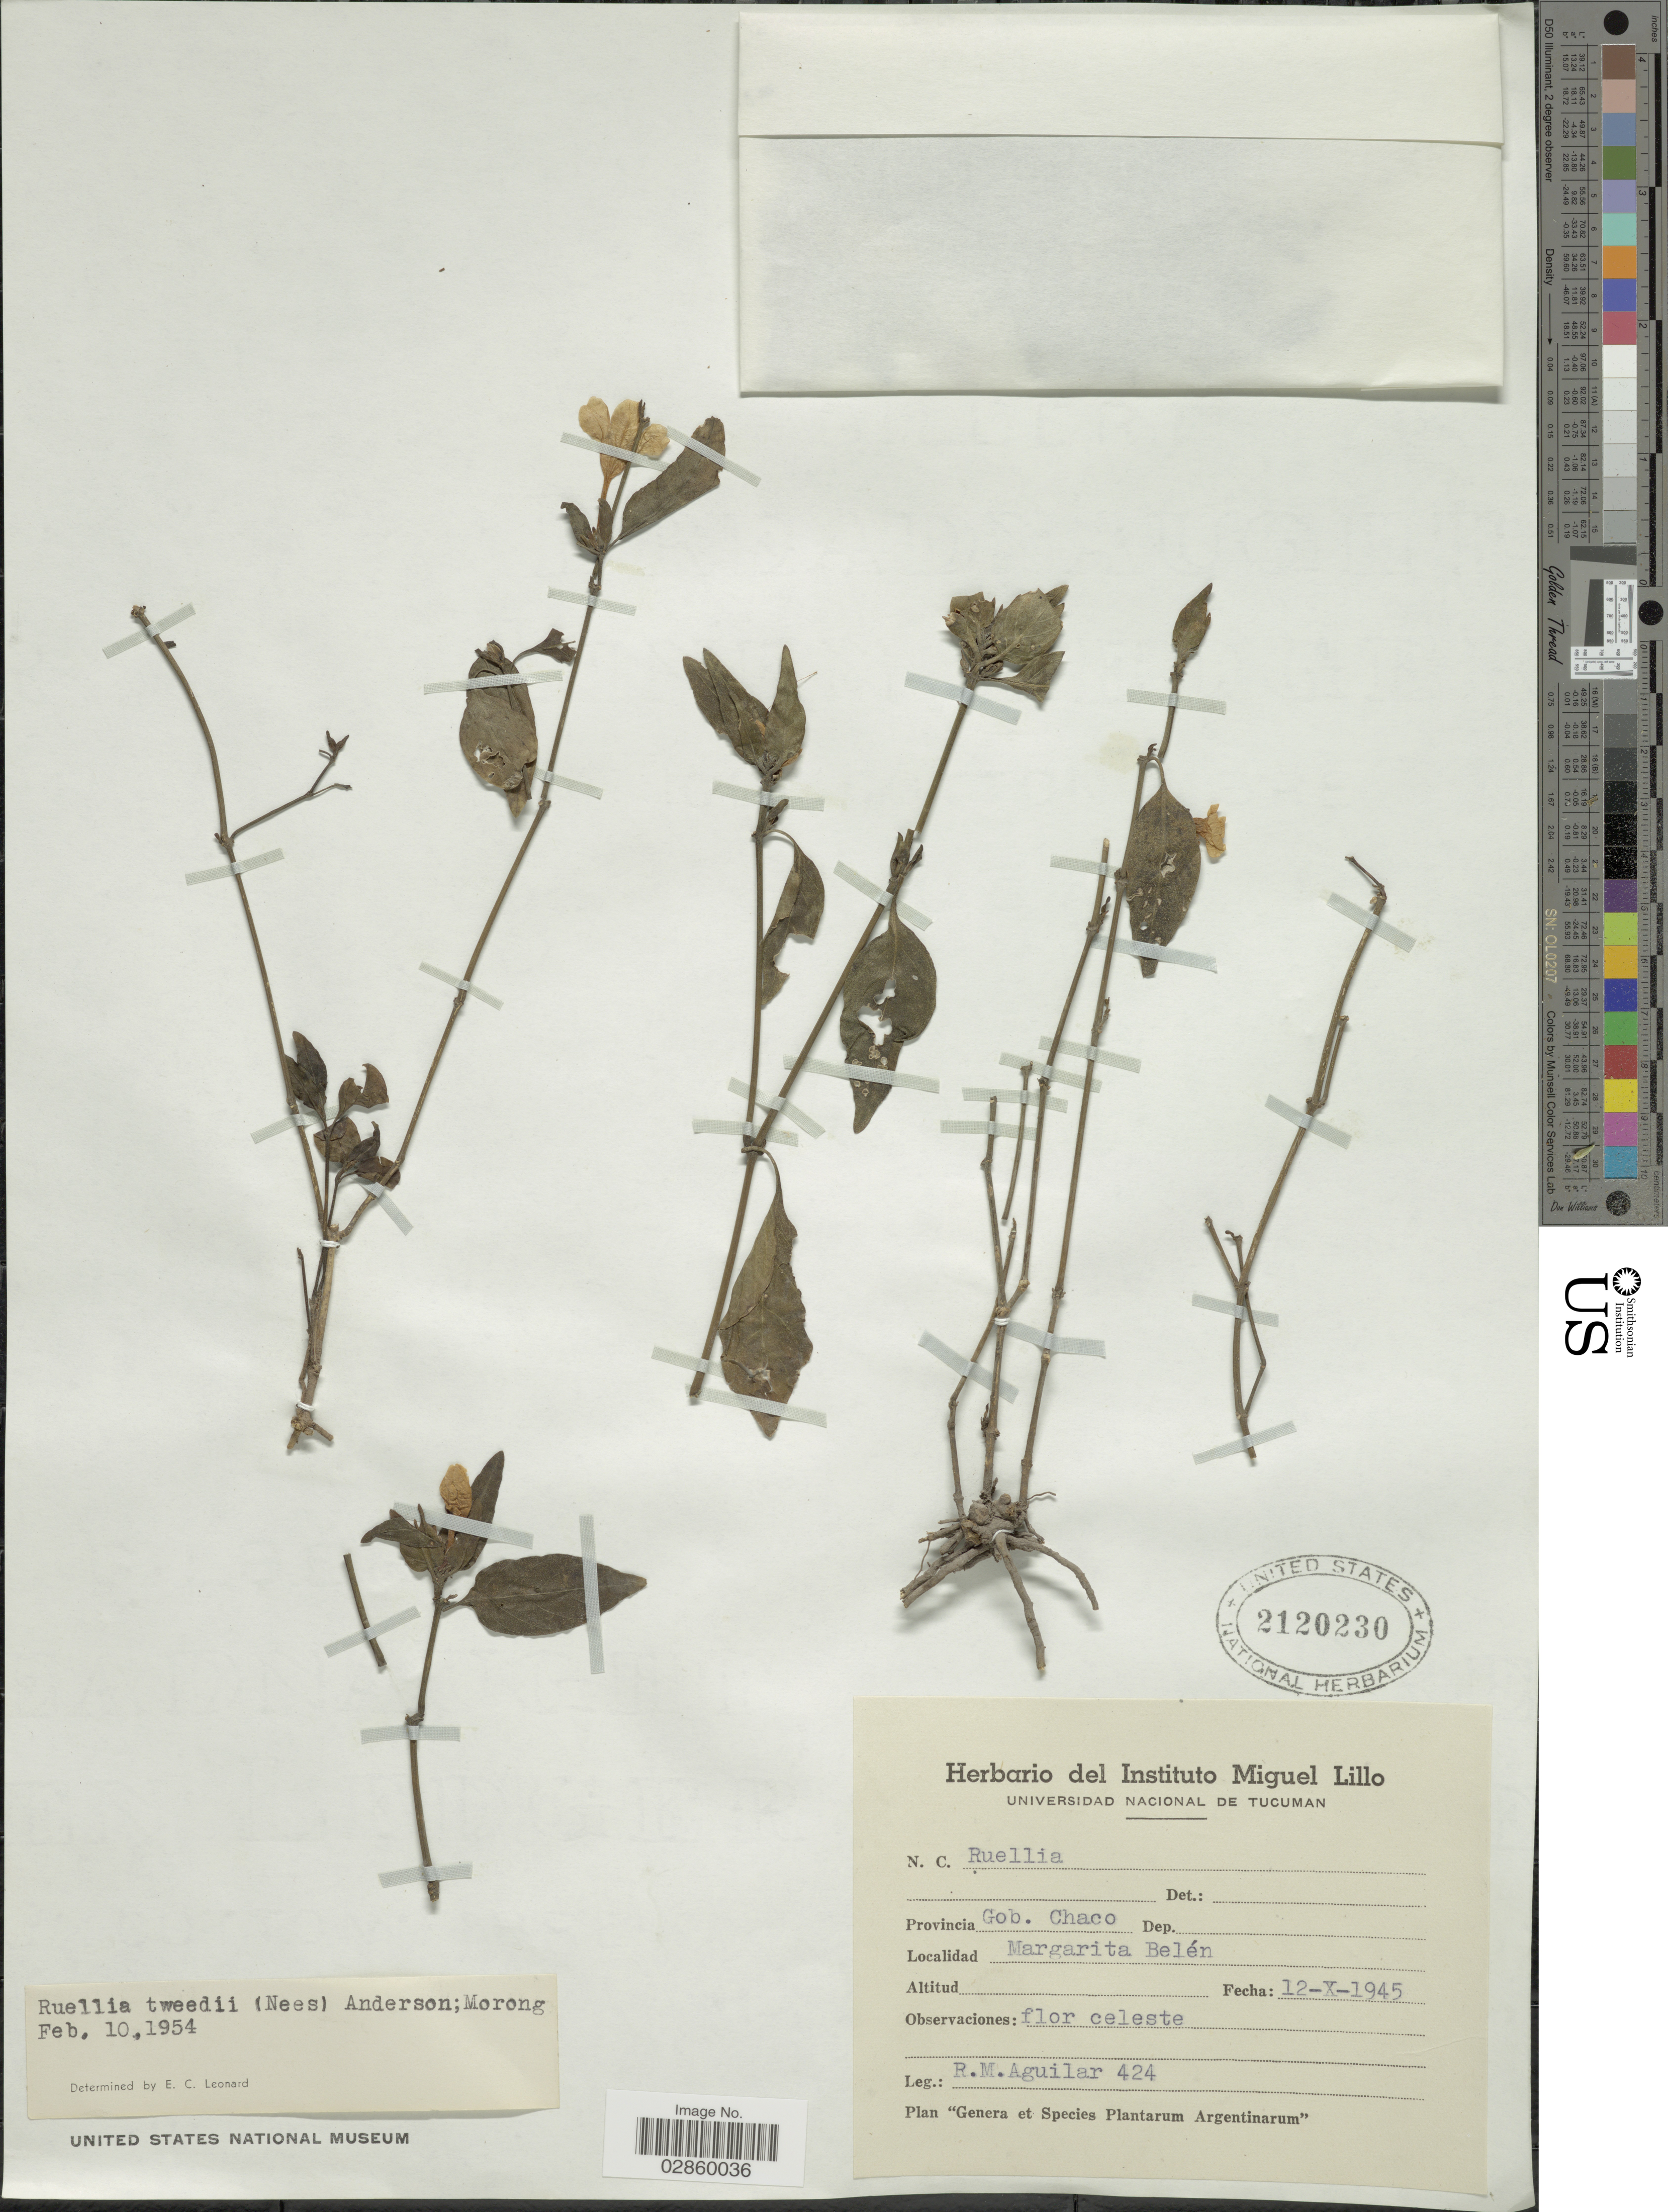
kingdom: Plantae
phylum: Tracheophyta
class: Magnoliopsida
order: Lamiales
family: Acanthaceae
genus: Ruellia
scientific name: Ruellia erythropus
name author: (Nees) Lindau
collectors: R. Aguilar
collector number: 424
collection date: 1945-10-12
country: Argentina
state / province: Chaco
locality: Gob. Chaco, Margarita Belén.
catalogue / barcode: US 2120230